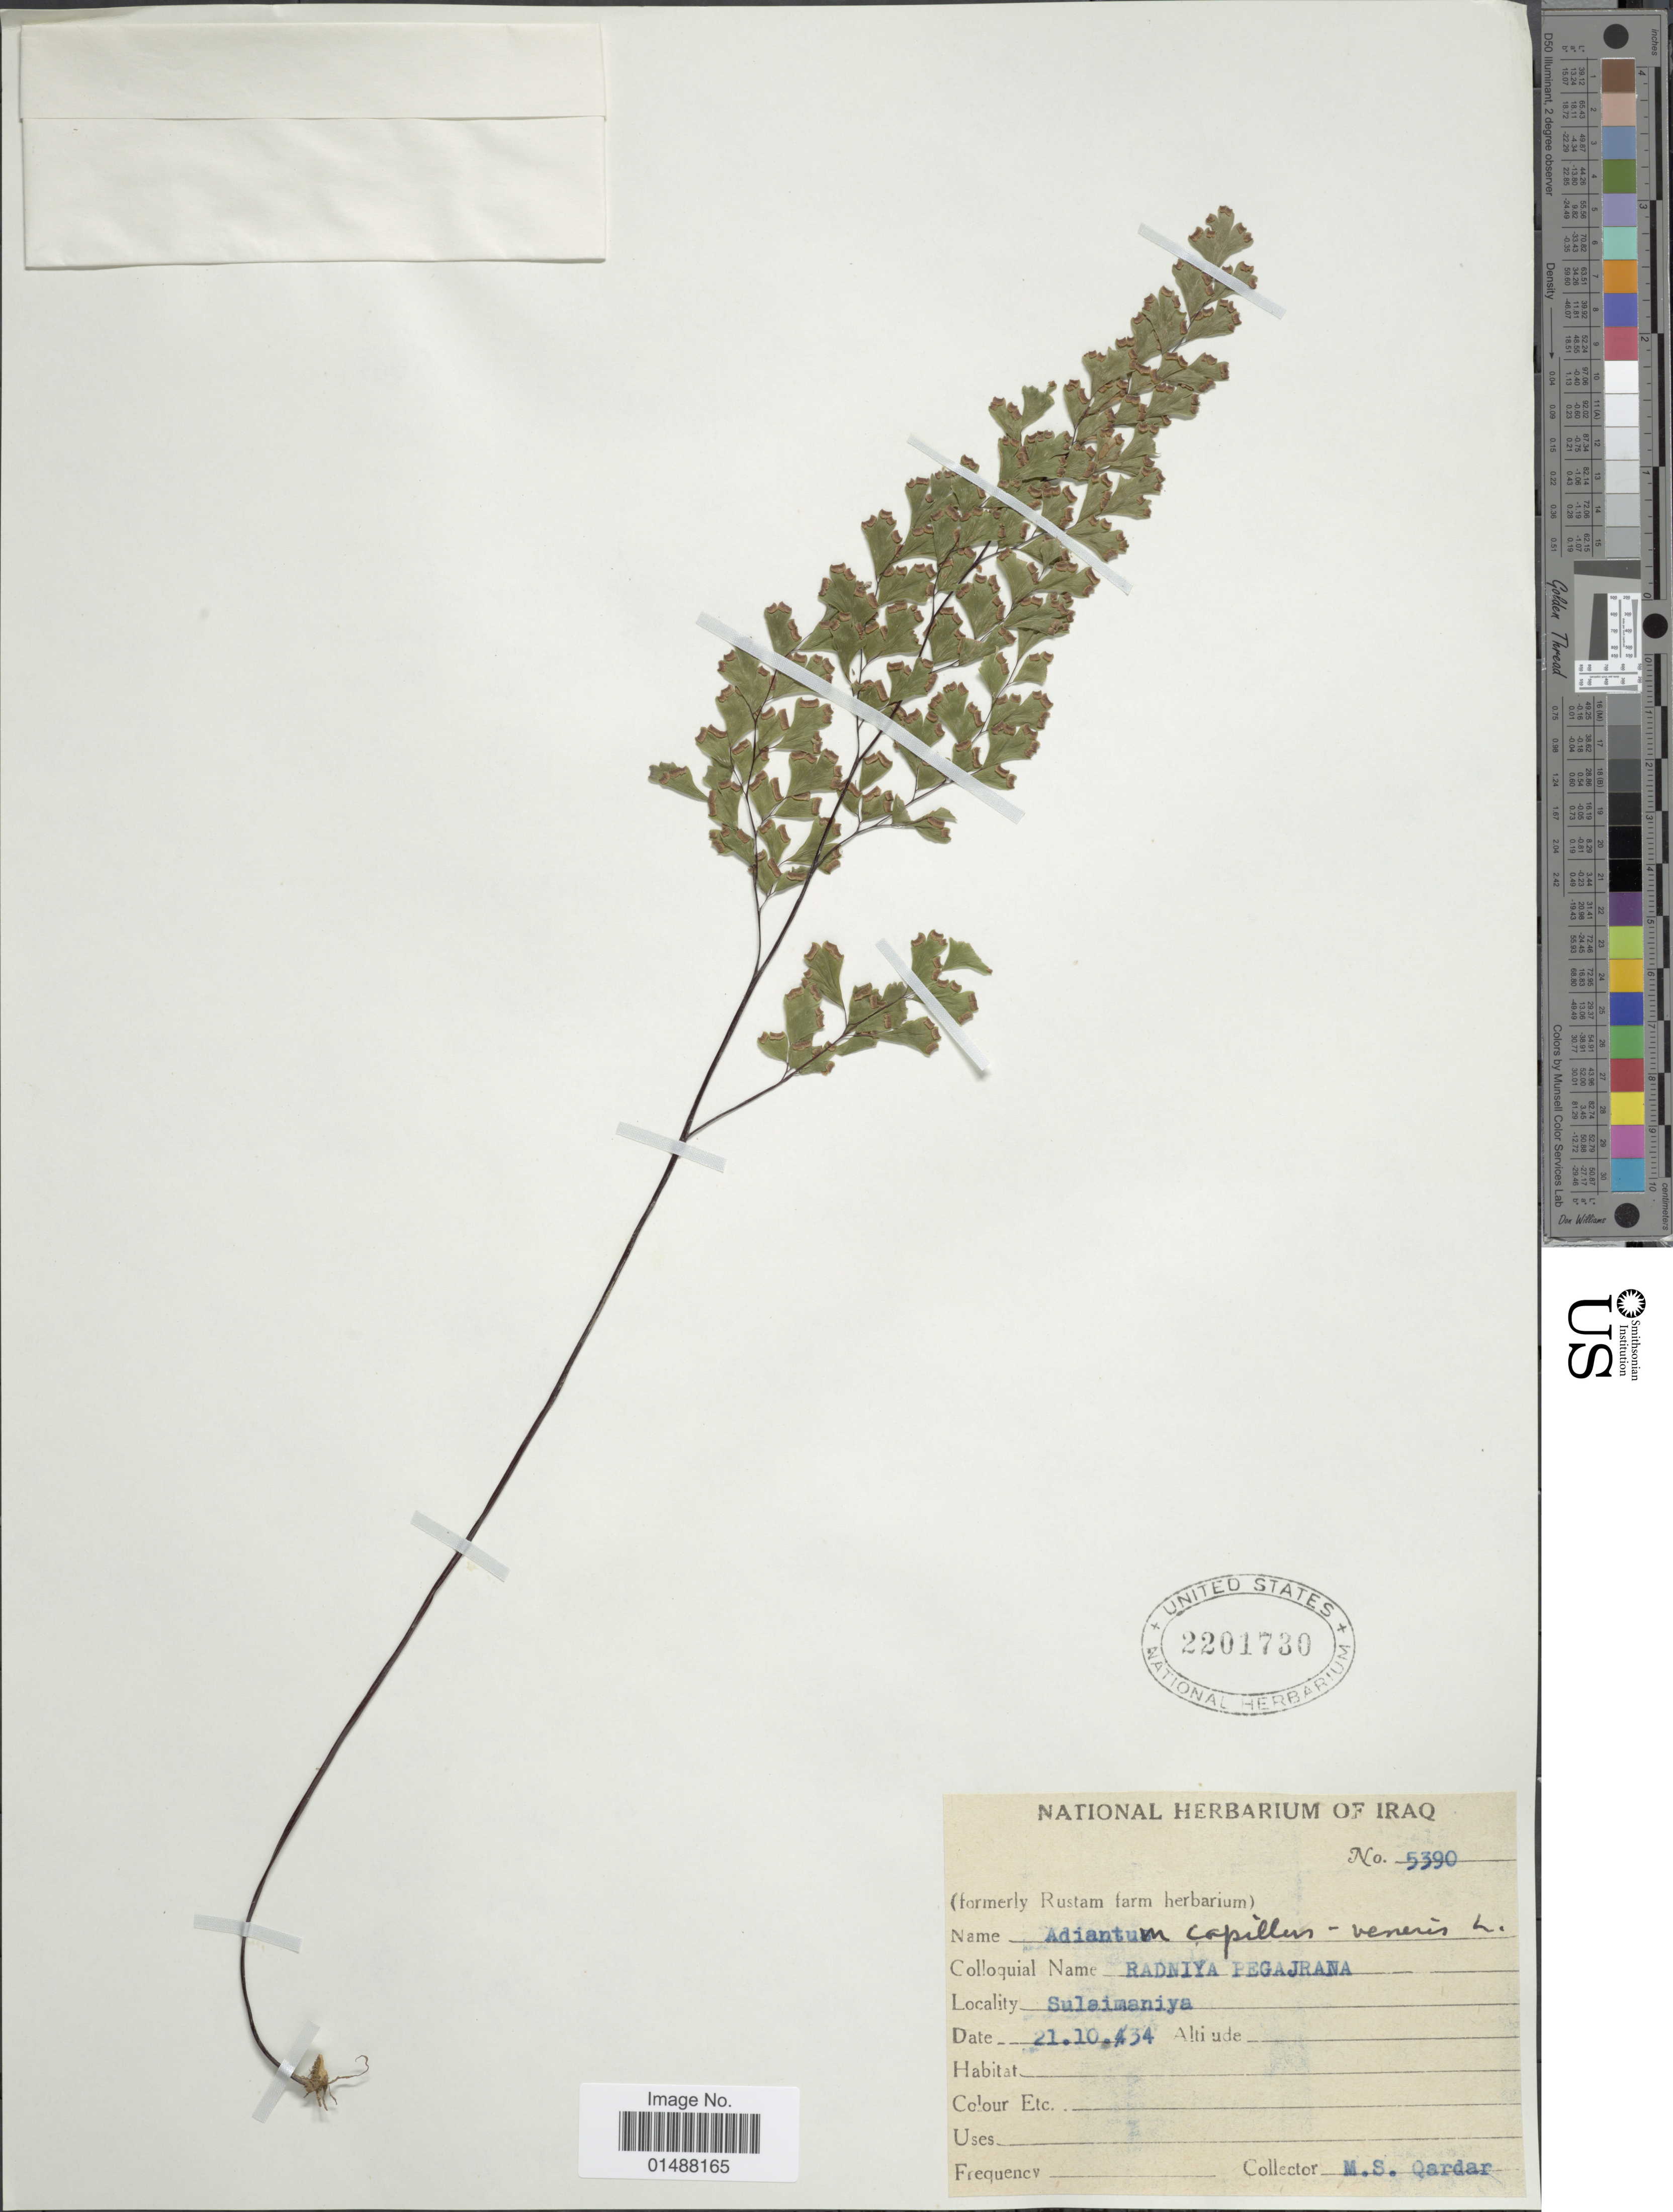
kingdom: Plantae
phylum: Tracheophyta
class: Polypodiopsida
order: Polypodiales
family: Pteridaceae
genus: Adiantum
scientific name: Adiantum capillus-veneris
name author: L.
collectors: M. Qardar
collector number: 5390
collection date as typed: Transcribed d/m/y: 21/10/34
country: Iraq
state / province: As Sulaymānīyah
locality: Sulaimaniya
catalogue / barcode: US 2201730